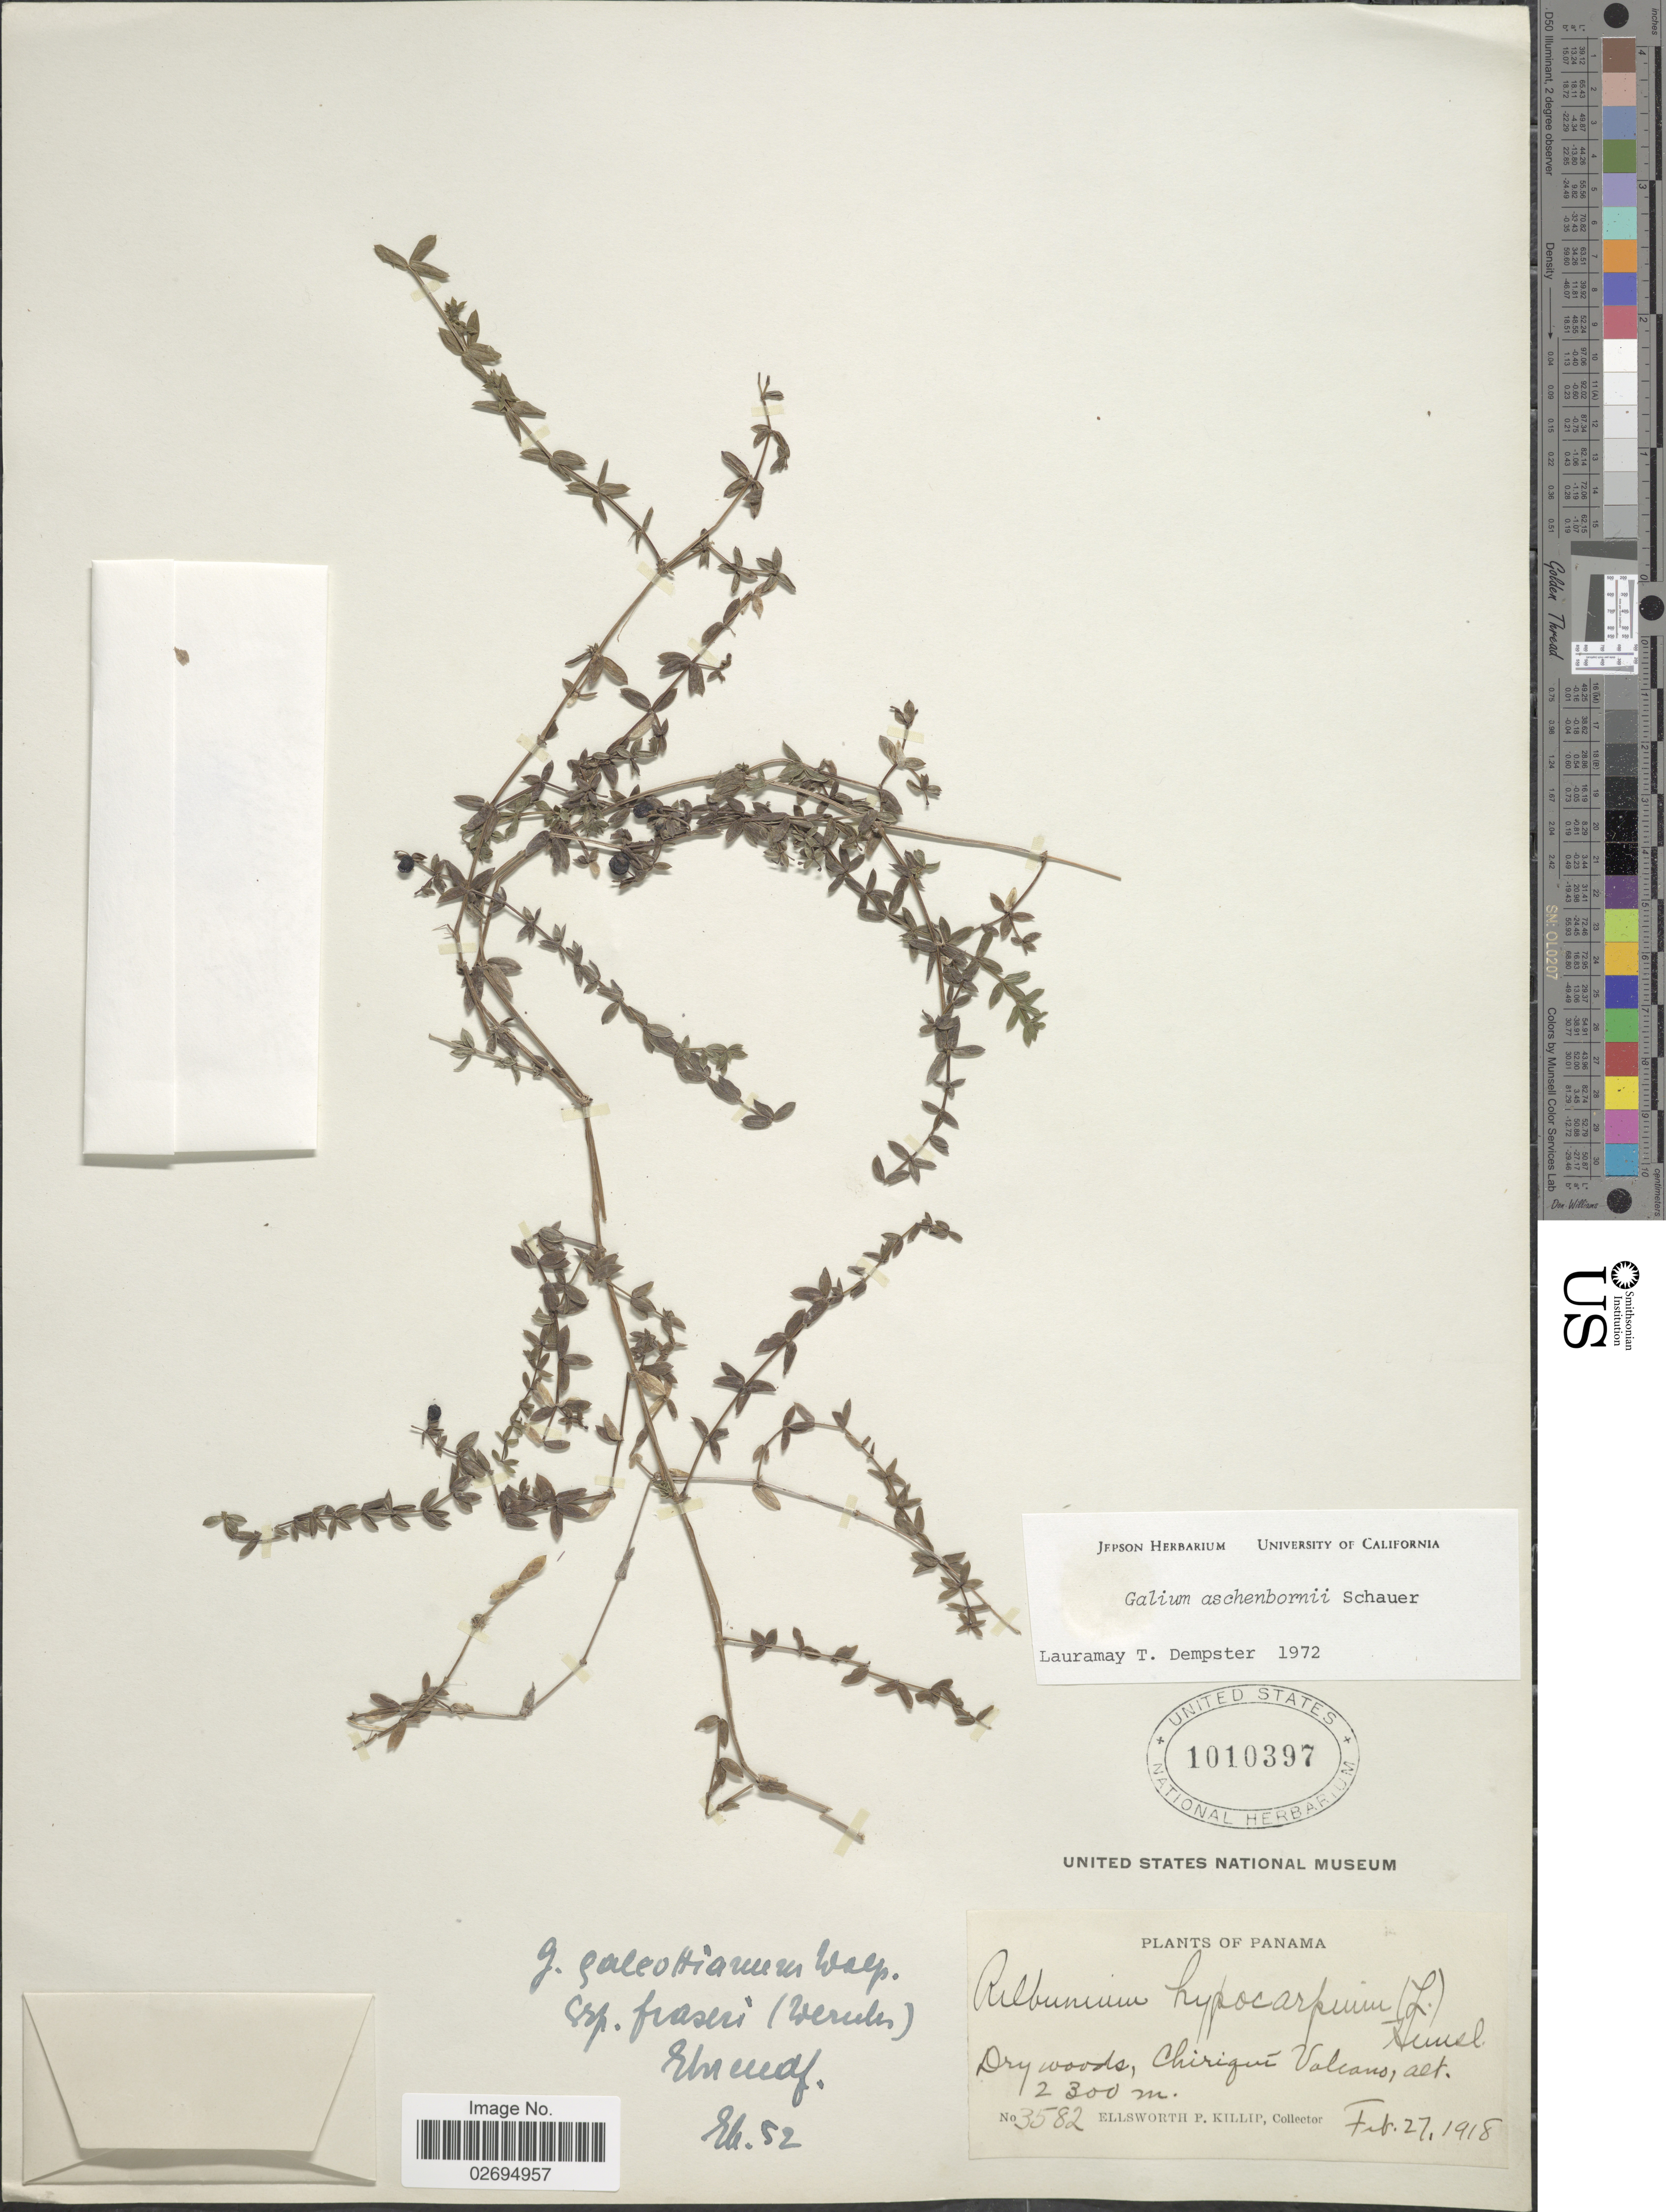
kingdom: Plantae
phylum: Tracheophyta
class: Magnoliopsida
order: Gentianales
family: Rubiaceae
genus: Galium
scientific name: Galium aschenbornii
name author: Schauer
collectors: E. P. Killip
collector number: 3582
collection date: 1918-02-27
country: Panama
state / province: Chiriqui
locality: Dry woods, Chiriquí Volcano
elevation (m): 2300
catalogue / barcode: US 1010397